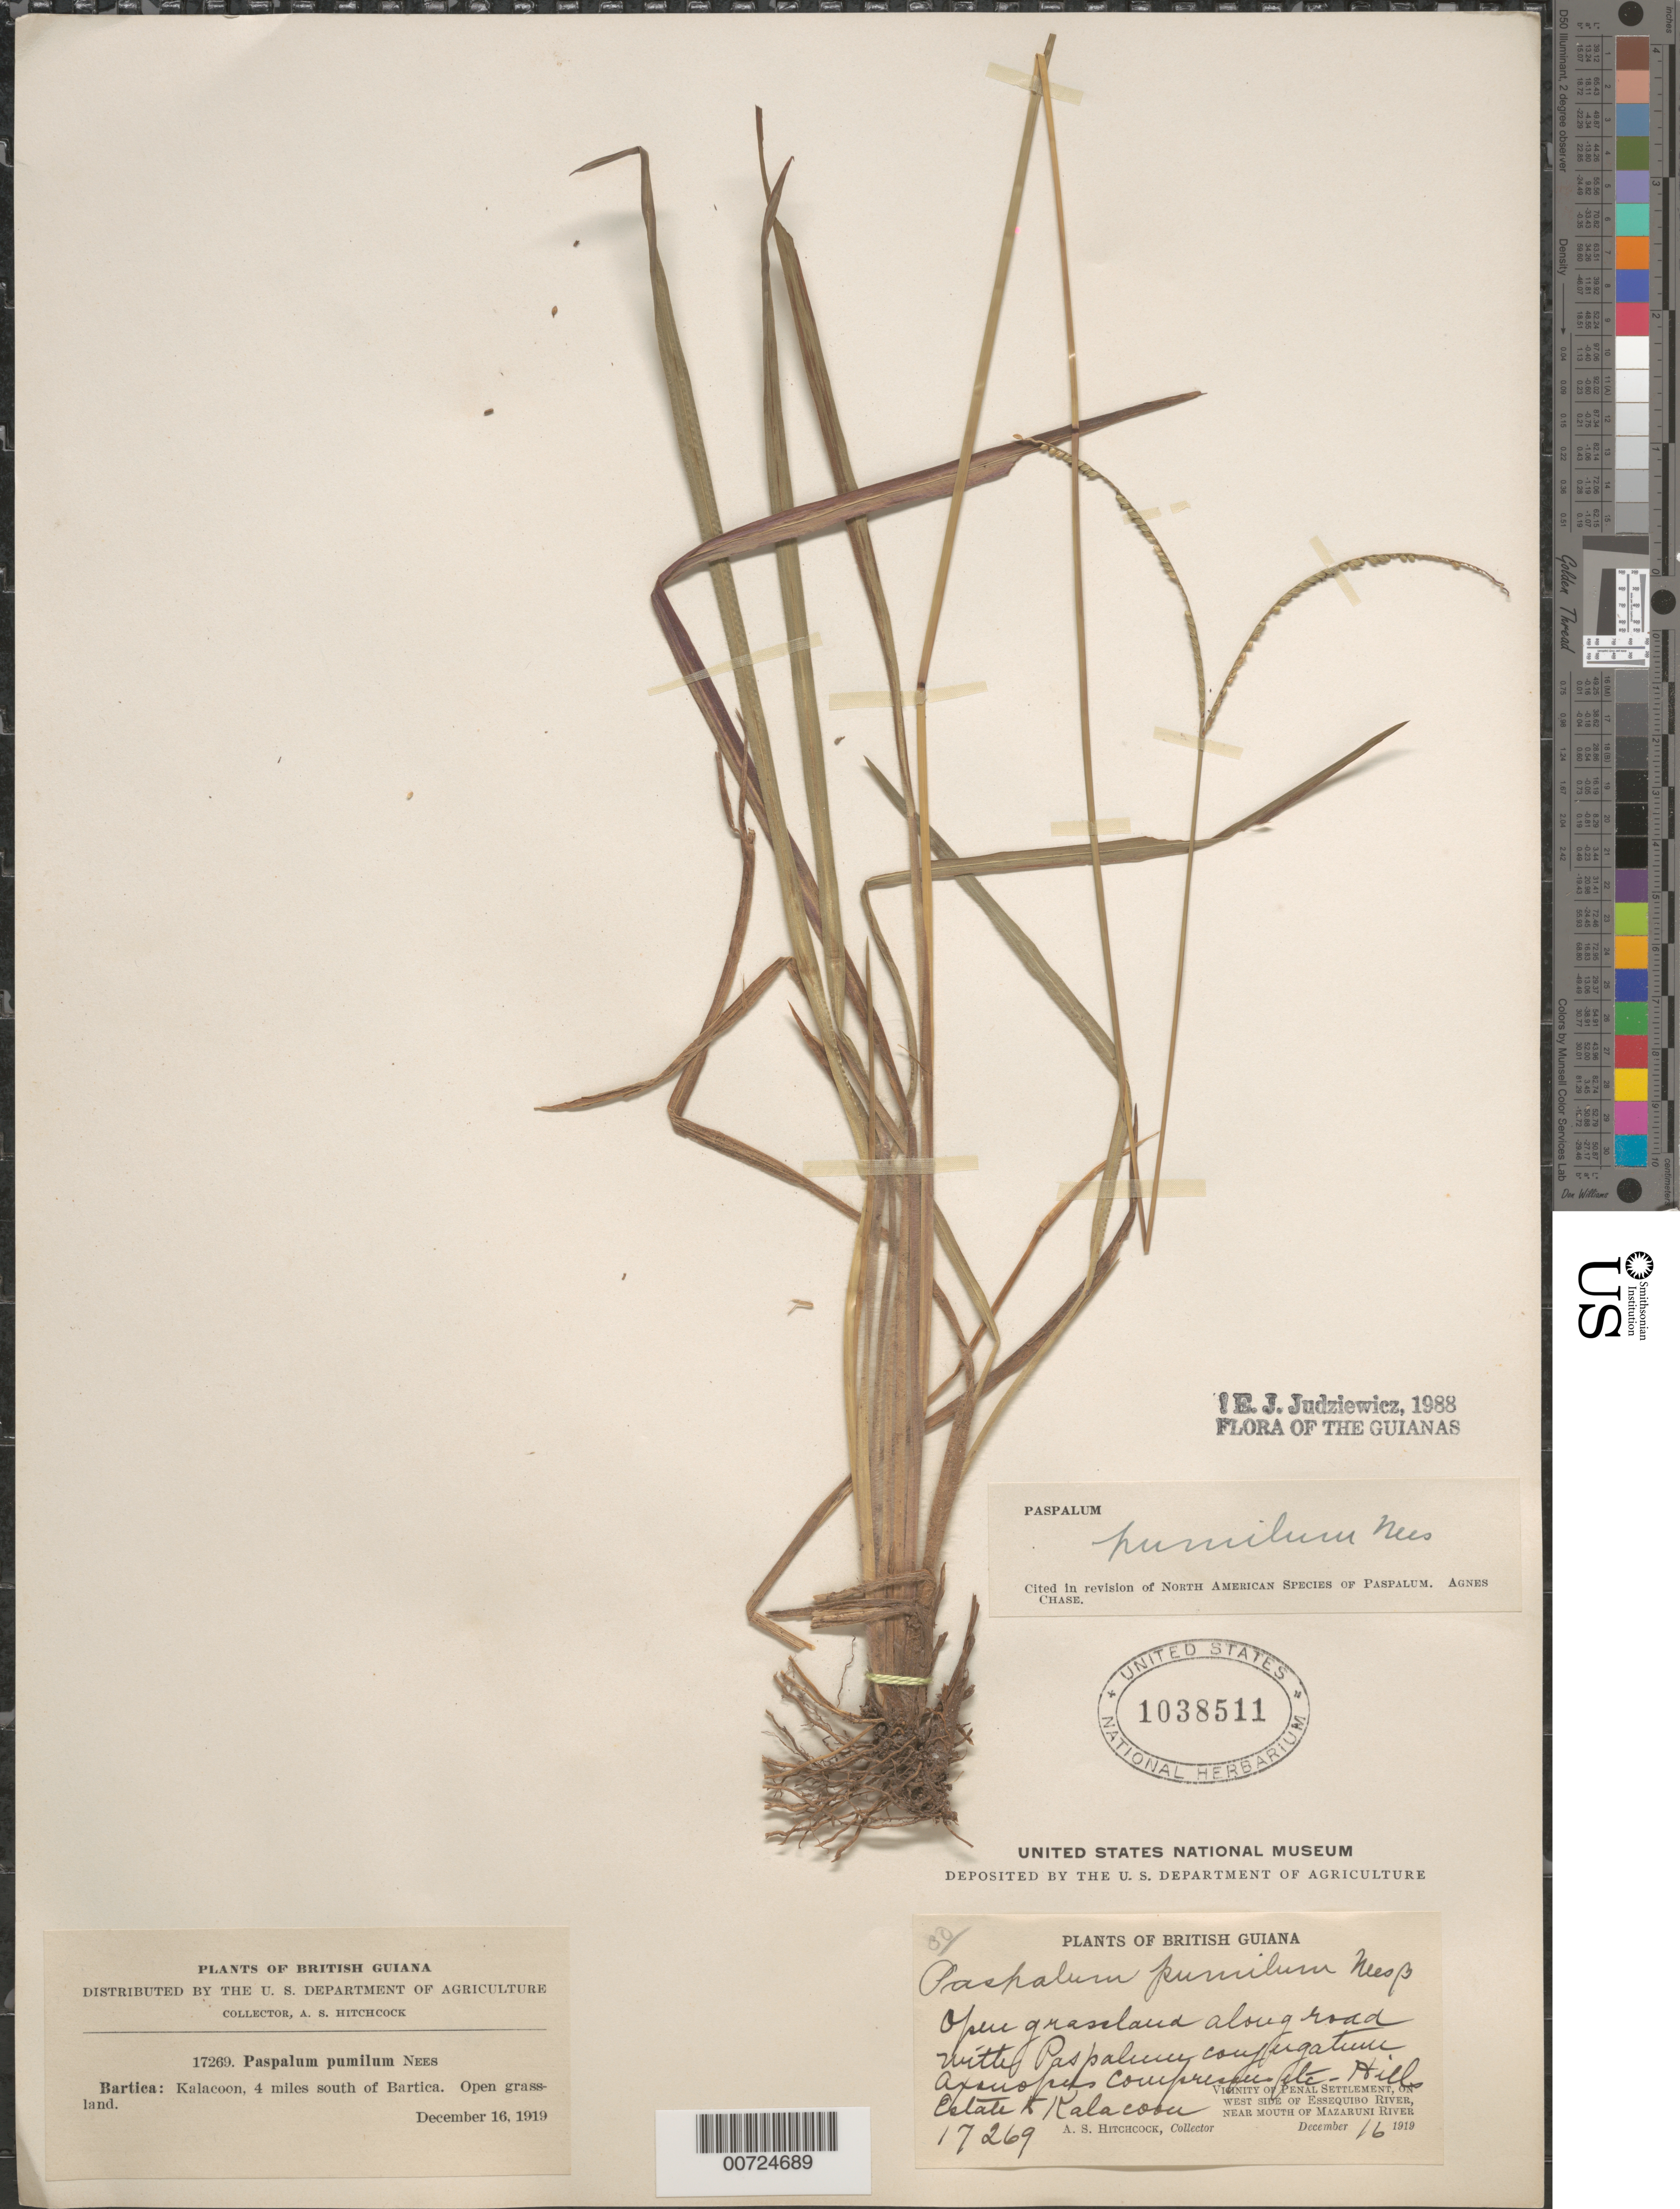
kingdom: Plantae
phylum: Tracheophyta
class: Liliopsida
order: Poales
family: Poaceae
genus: Paspalum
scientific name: Paspalum pumilum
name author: Nees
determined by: Judziewicz, E. J.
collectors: A. S. Hitchcock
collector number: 17296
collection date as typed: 31-Dec-19 to 1-Jan-20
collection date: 1919-12-31/1920-01-01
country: Guyana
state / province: U. Demerara-Berbice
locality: Penal Settlement, on W side of Essequibo R., near mouth of Mazaruni R.; Hill's Estate & Kalacoon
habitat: Open grassland along road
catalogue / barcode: US 1038511